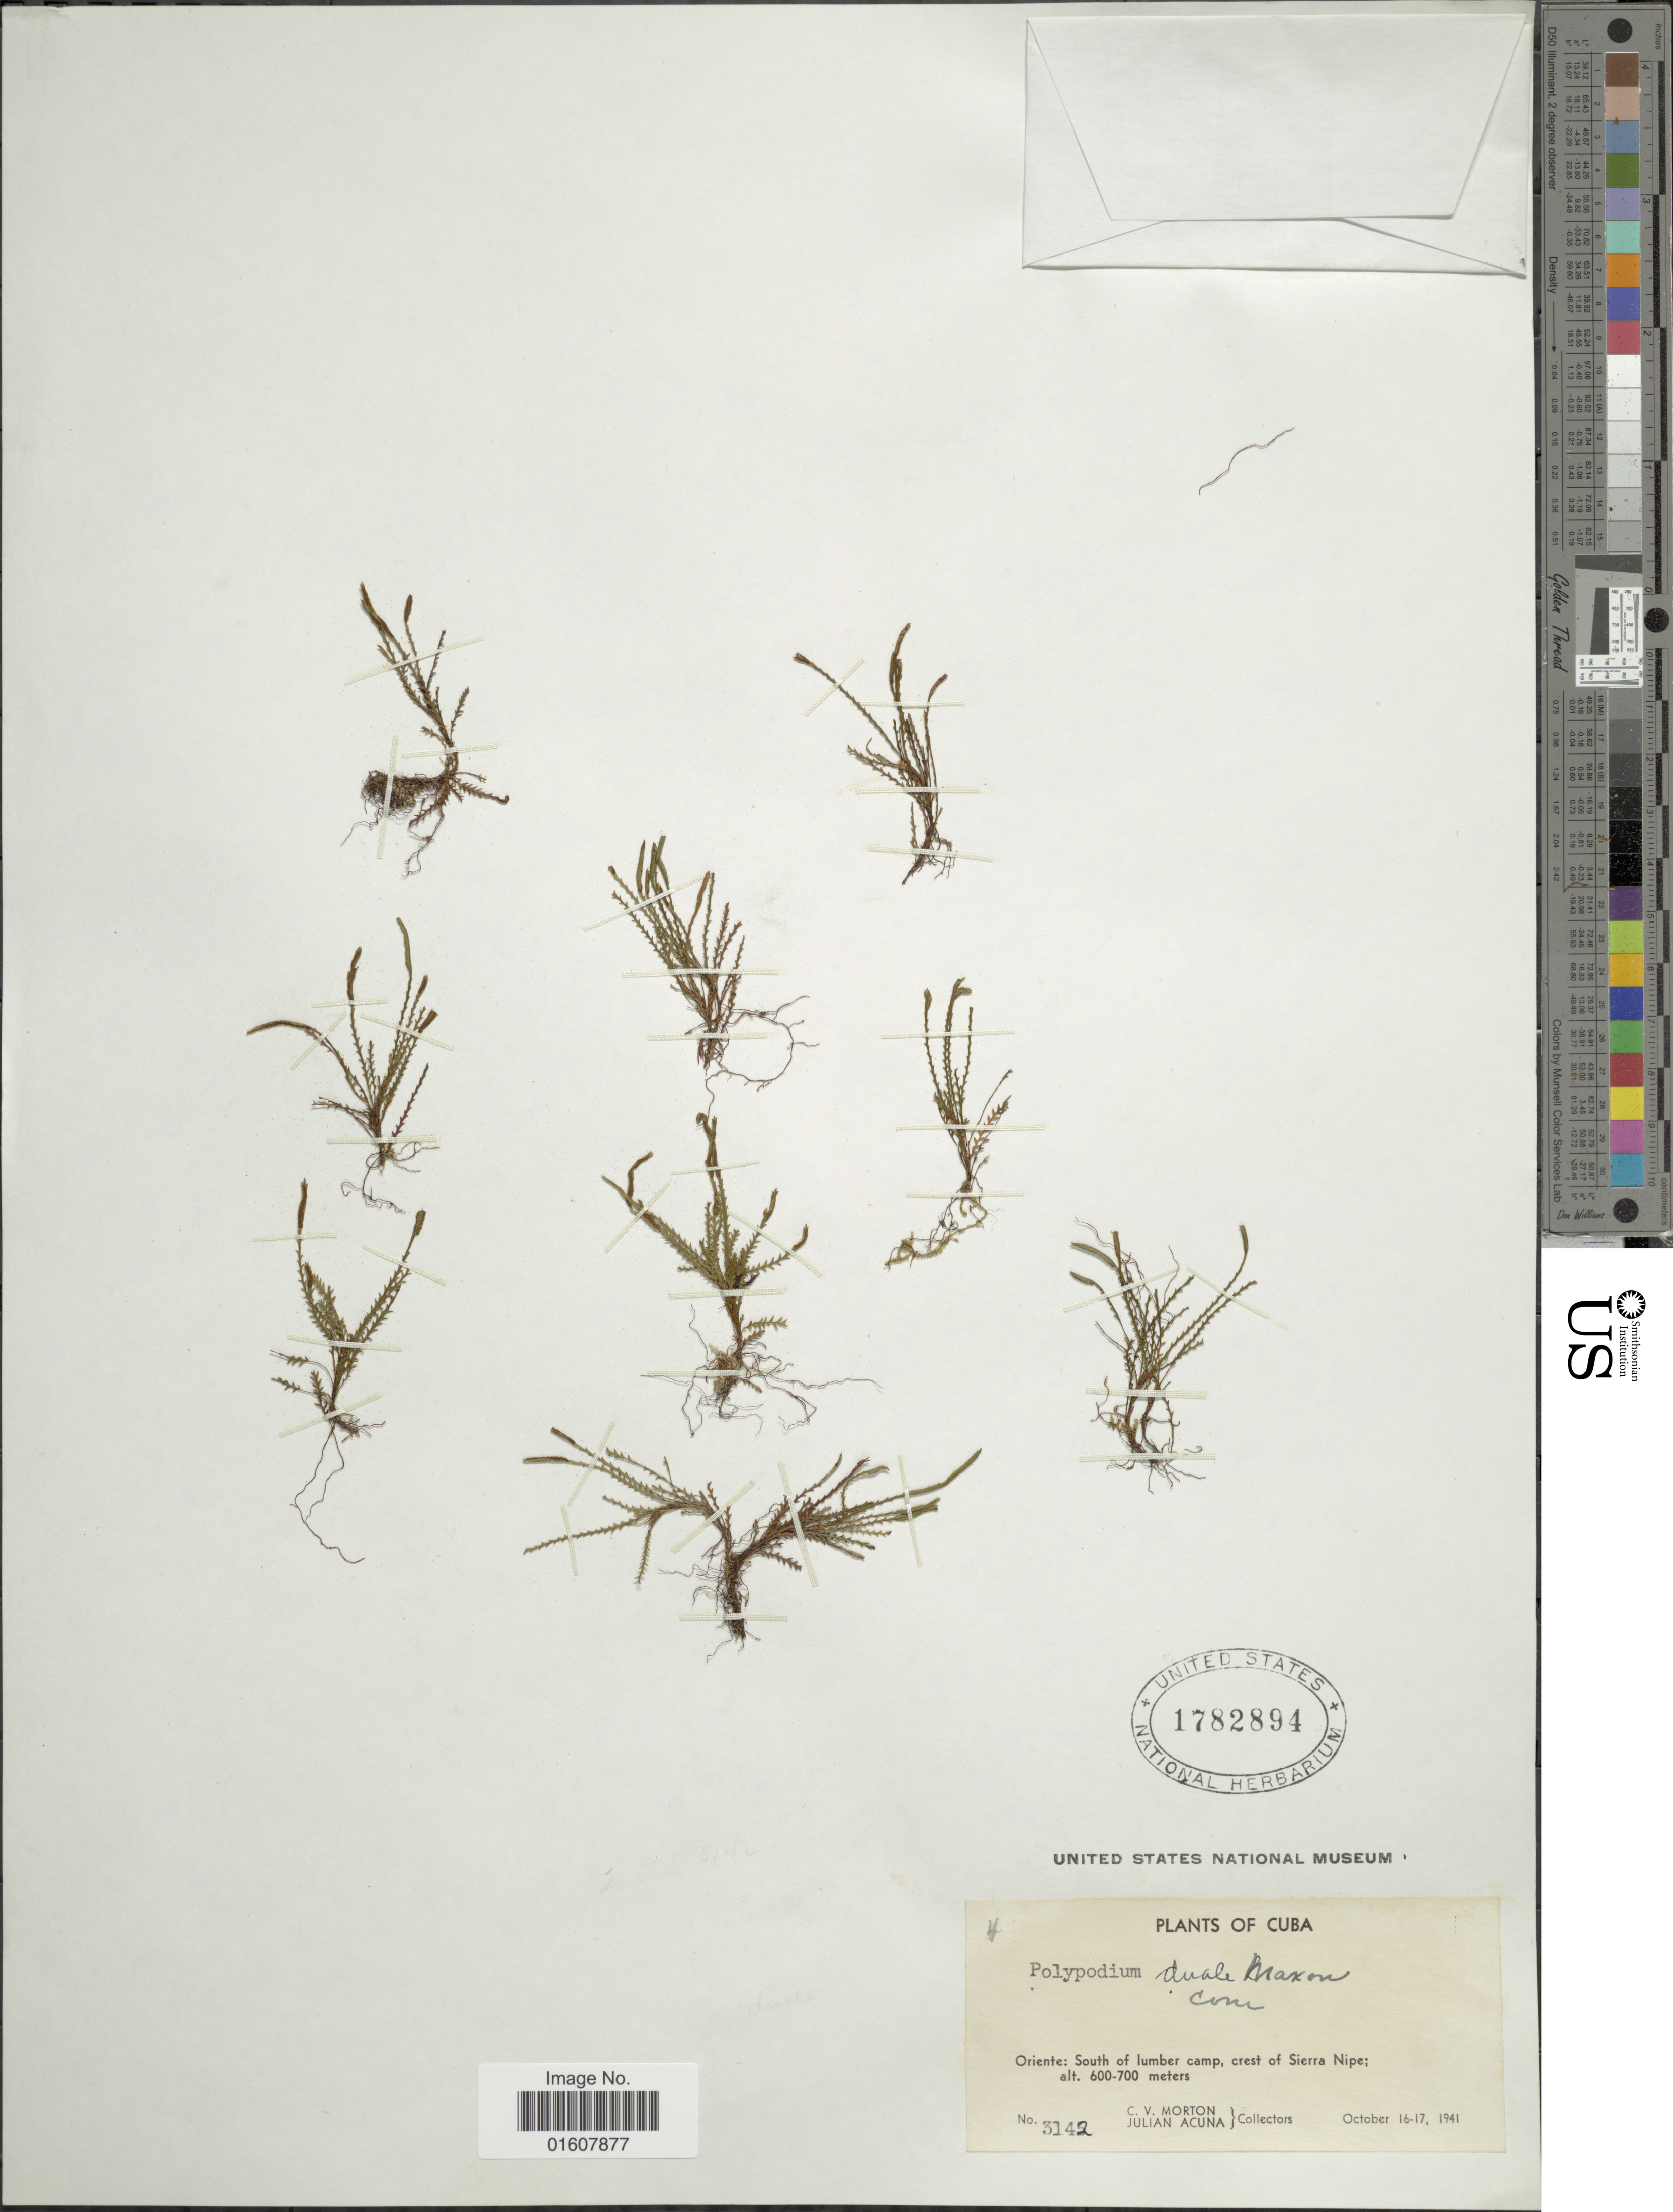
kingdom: Plantae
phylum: Tracheophyta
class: Polypodiopsida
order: Polypodiales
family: Polypodiaceae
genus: Cochlidium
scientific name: Cochlidium serrulatum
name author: (Sw.) L.E. Bishop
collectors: C. V. Morton & J. B. Acuña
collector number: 3142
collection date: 1941-10-16/1941-10-17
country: Cuba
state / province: Oriente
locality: South of lumber camp, crest of Sietta Nipe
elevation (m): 600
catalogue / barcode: US 1782894